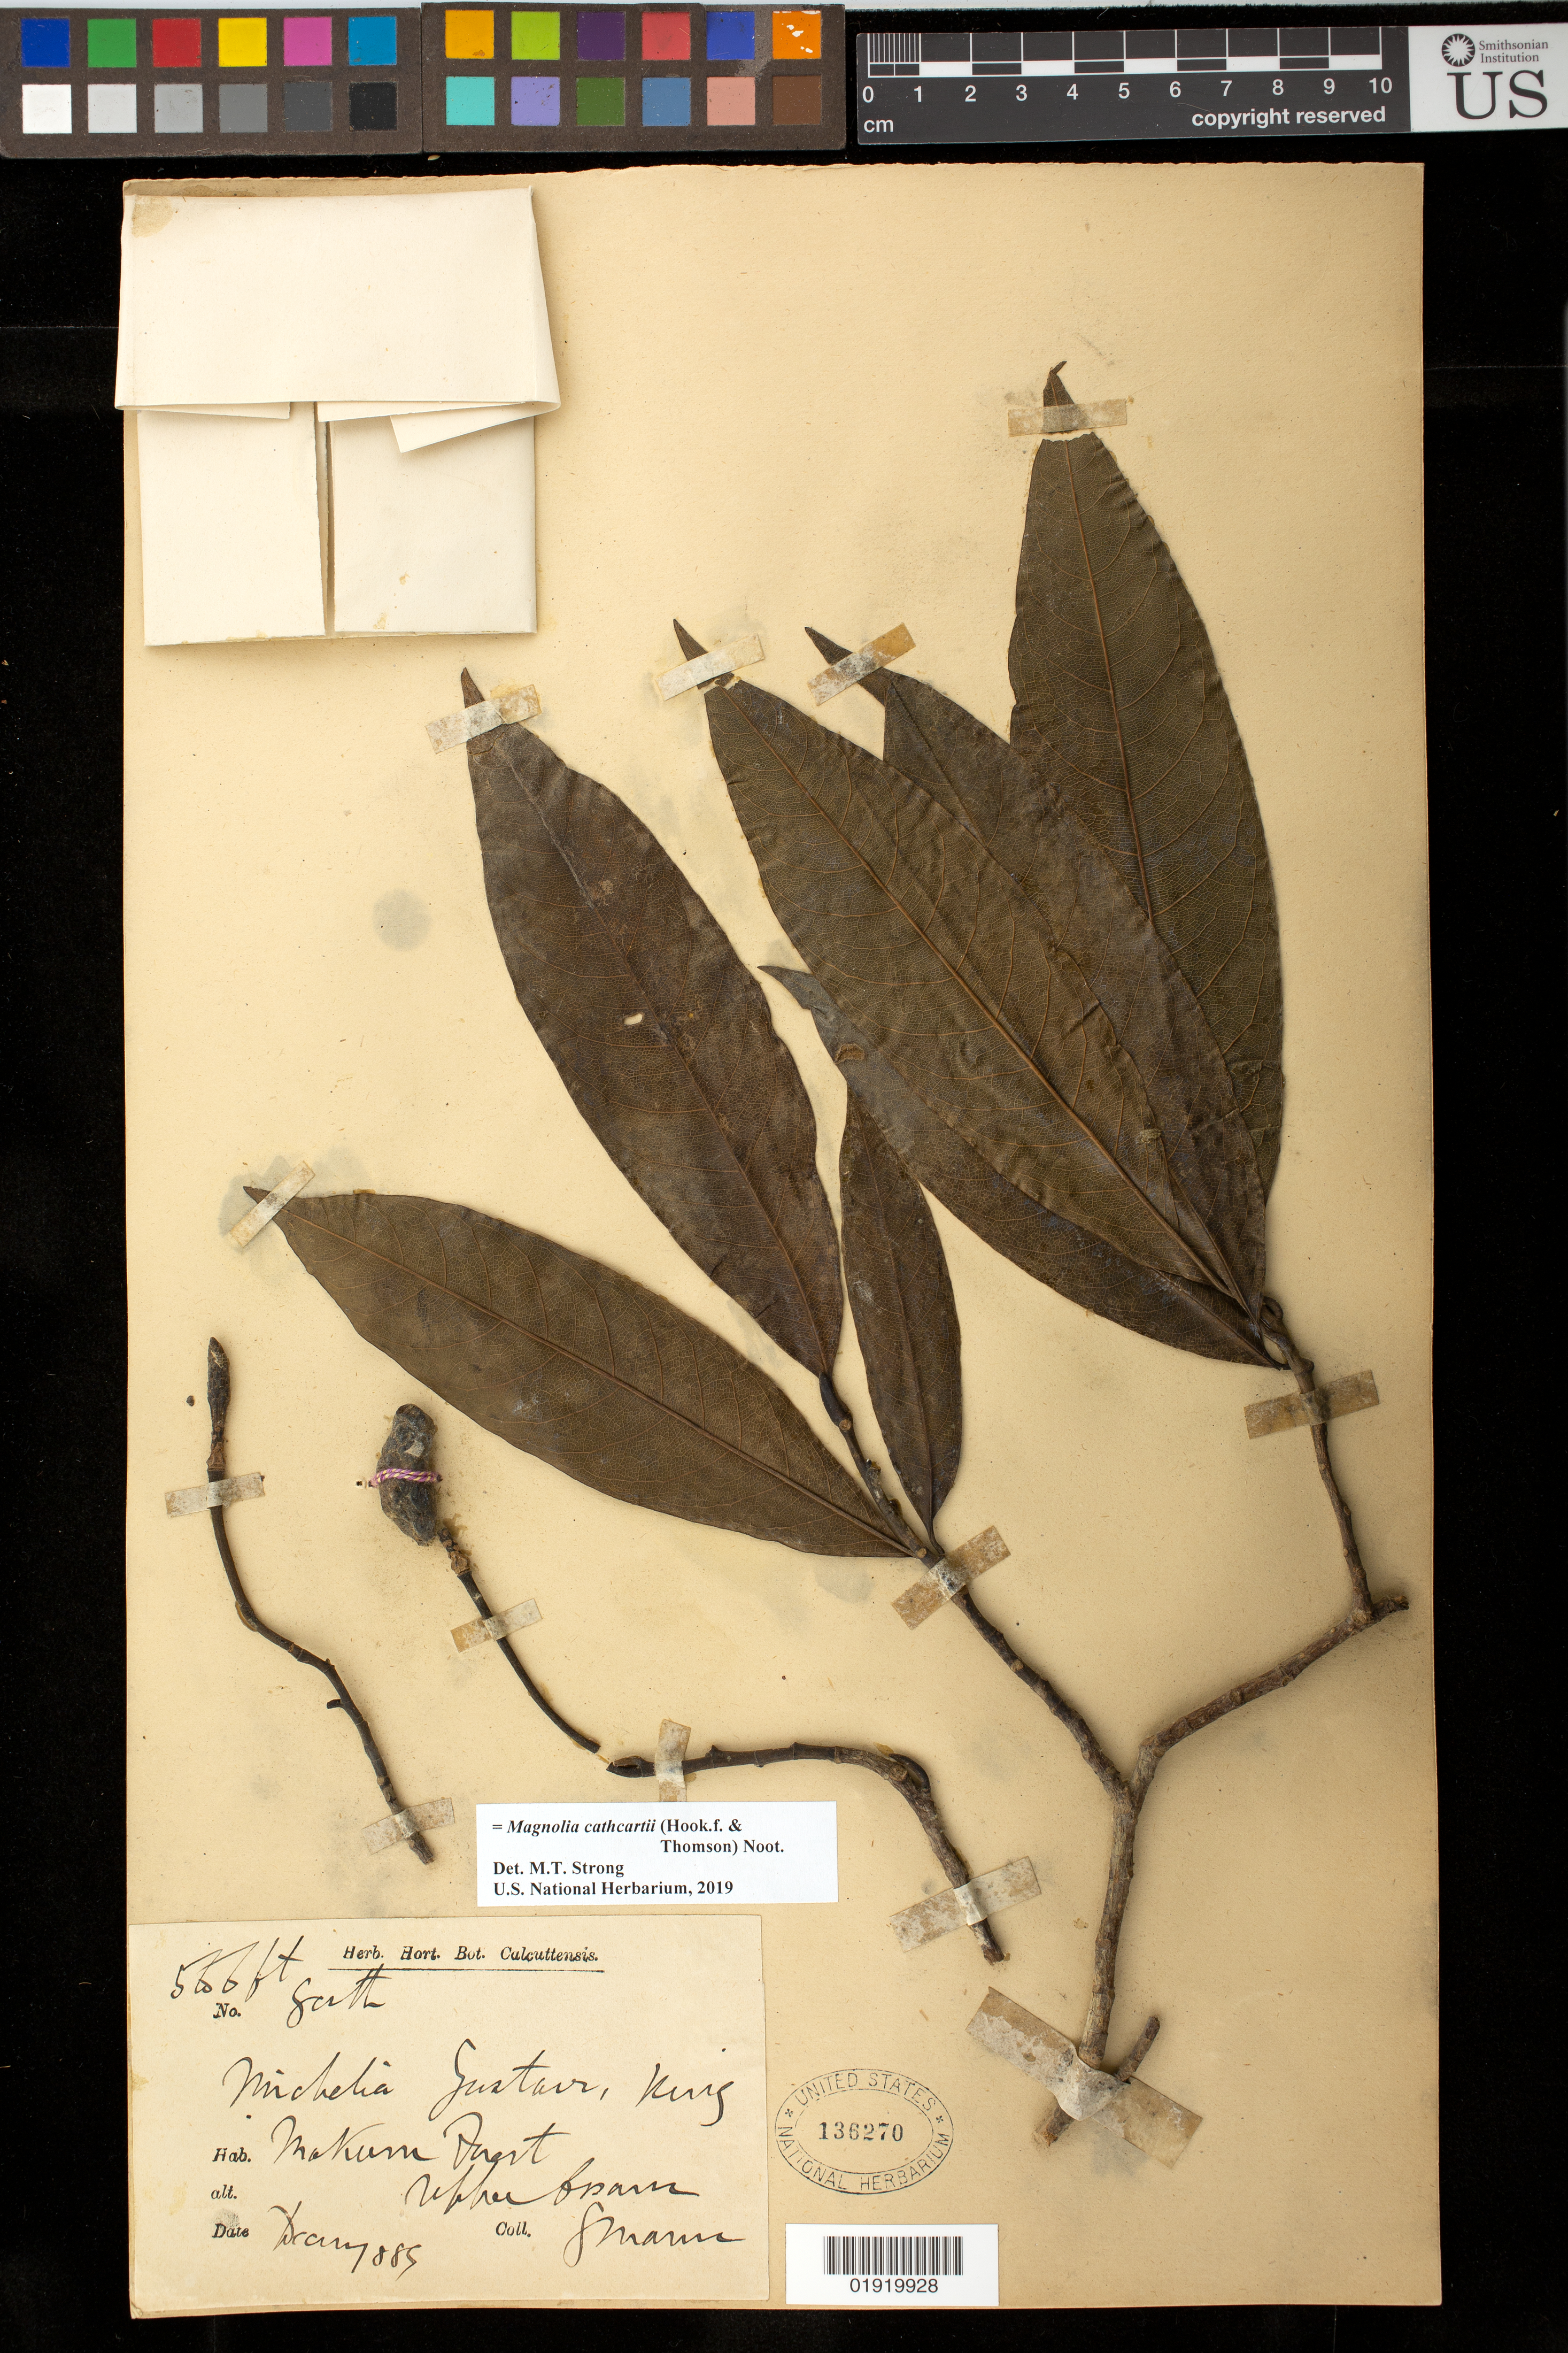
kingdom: Plantae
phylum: Tracheophyta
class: Magnoliopsida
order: Magnoliales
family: Magnoliaceae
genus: Magnolia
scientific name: Magnolia gustavi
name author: King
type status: Syntype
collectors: G. Mann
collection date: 1889-12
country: India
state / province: Assam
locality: Makum Forest, Upper Assam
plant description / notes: Specimen annotated as Michelia Gustavi King, but name published as Magnolia Gustavi King. Protologue, "Makum Forest, Upper Assam, at elevations of 1,000 to 2,000 feet, - G. Mann." Original material is dated Dec. 1889 and May 1890 (i.e., syntypes)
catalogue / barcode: US 136270